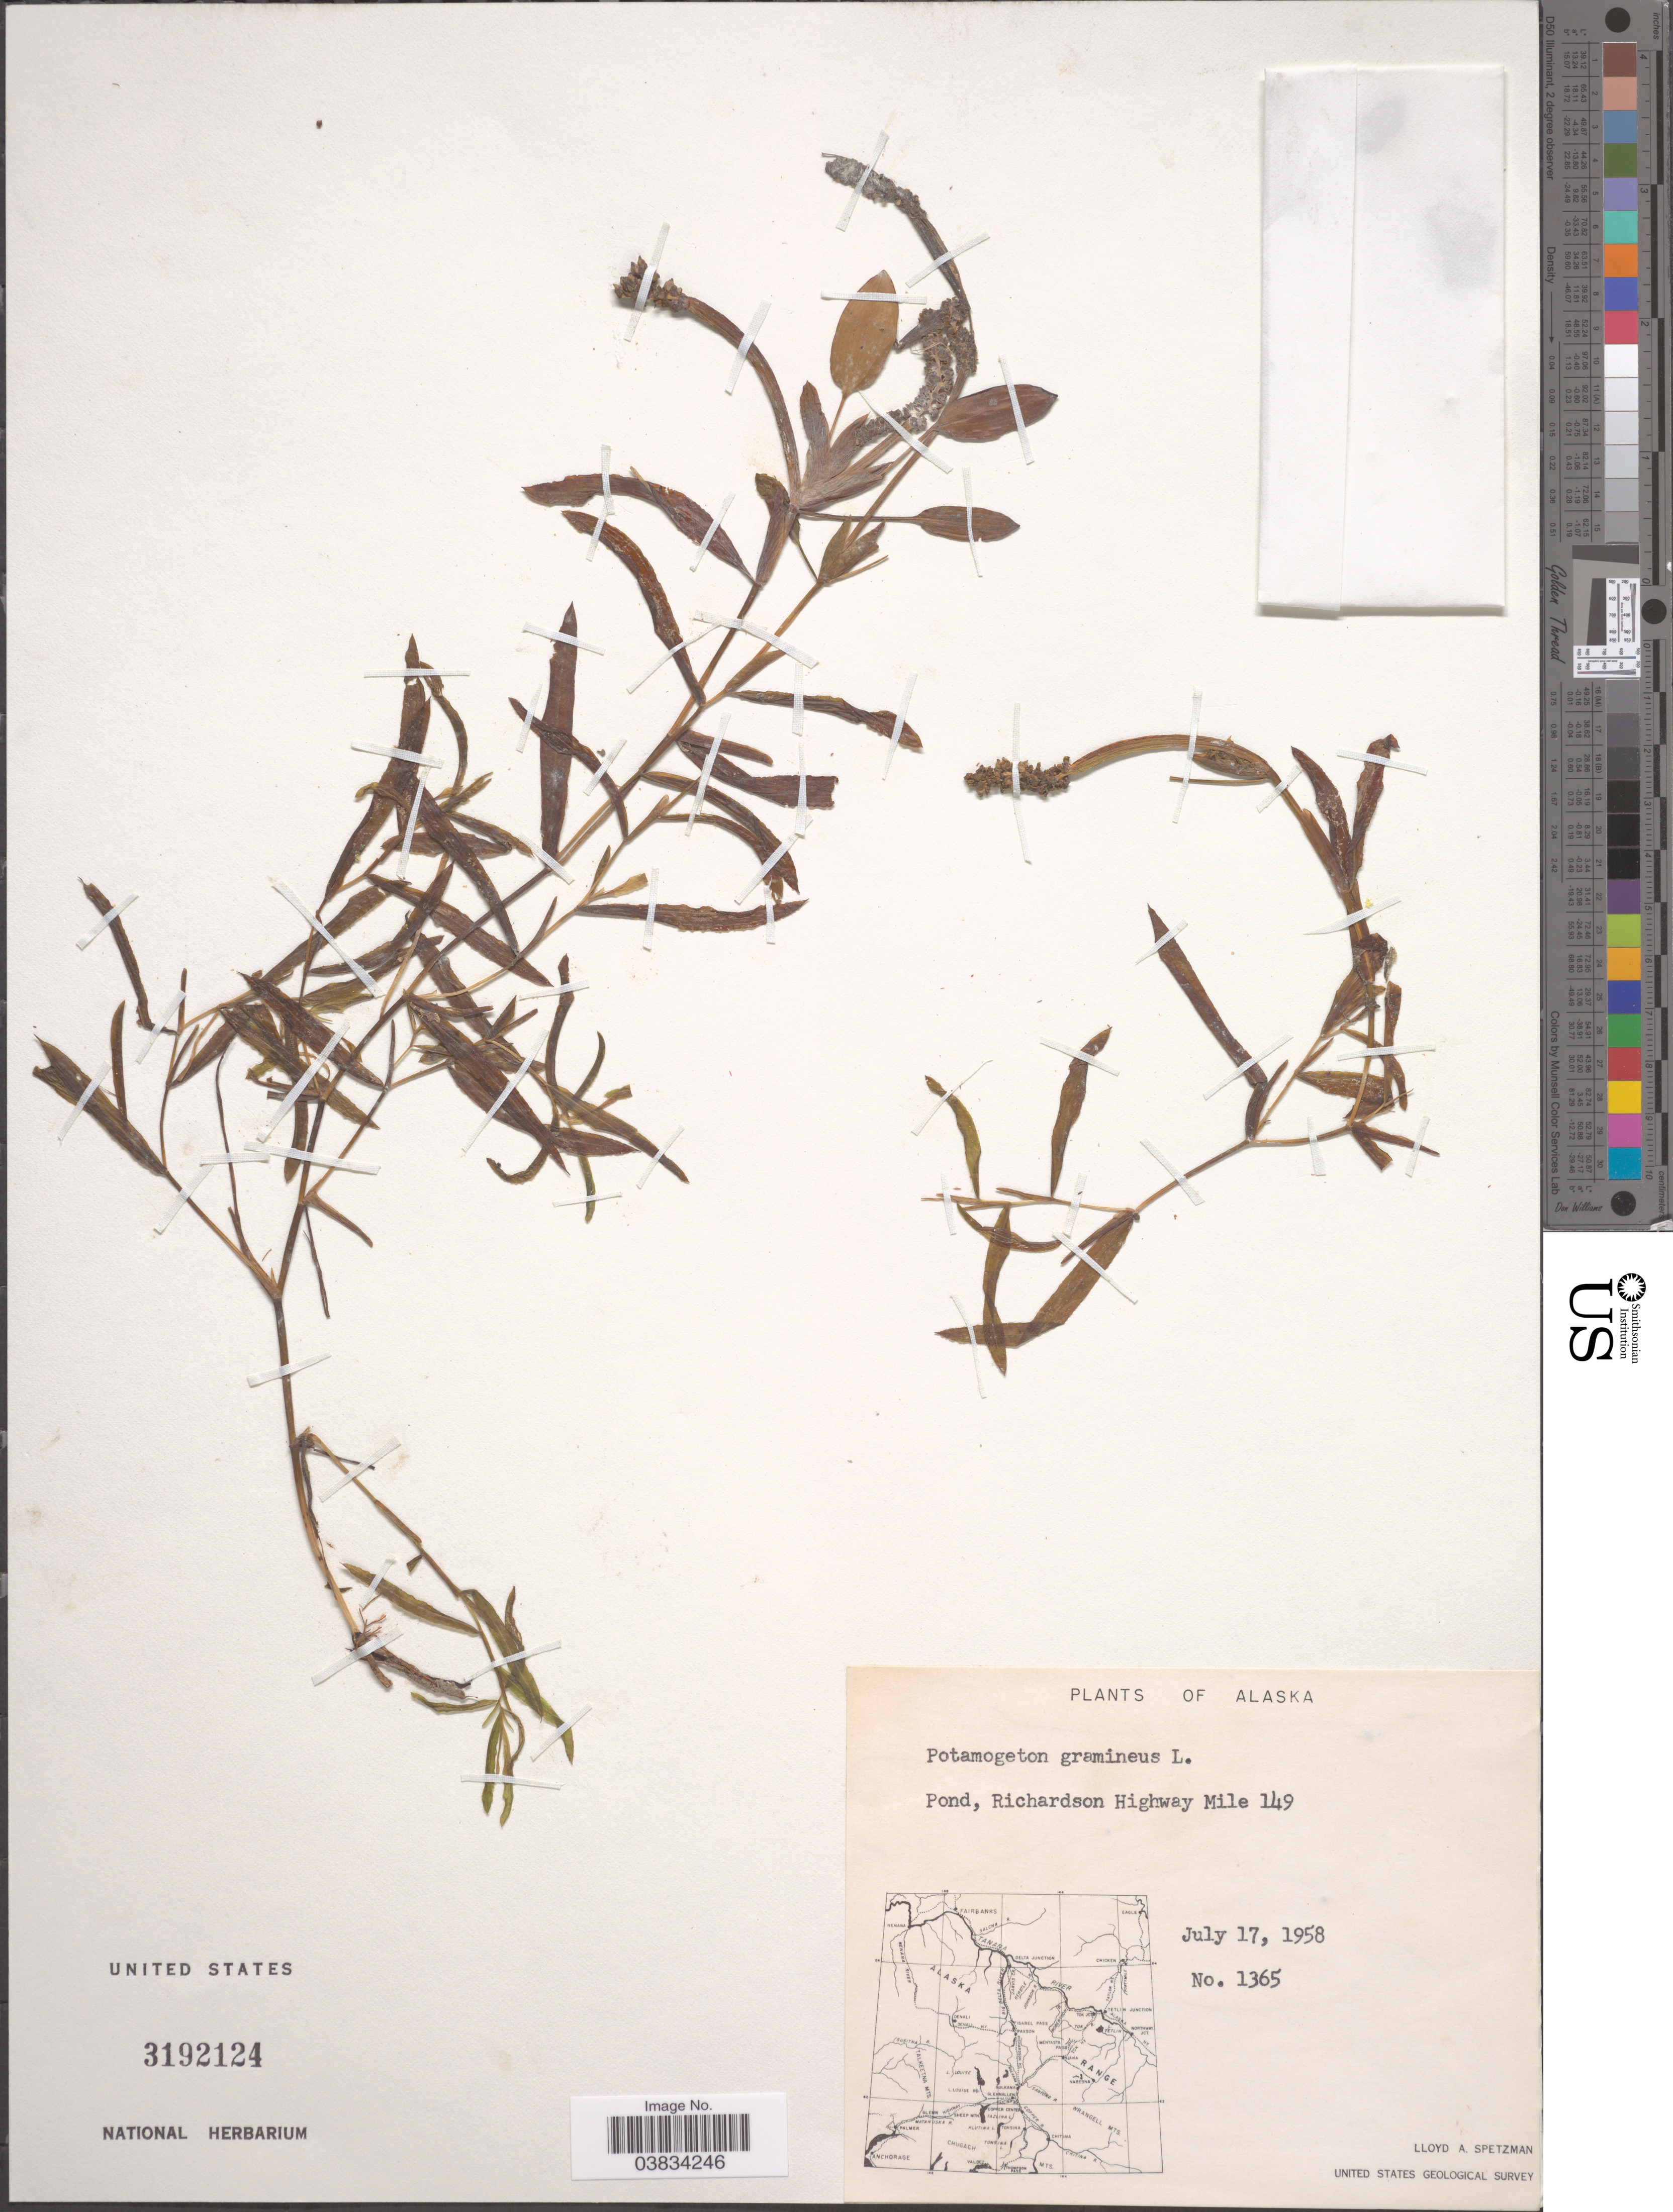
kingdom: Plantae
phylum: Tracheophyta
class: Liliopsida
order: Alismatales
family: Potamogetonaceae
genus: Potamogeton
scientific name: Potamogeton gramineus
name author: L.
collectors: L. Spetzman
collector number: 1365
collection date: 1958-07-17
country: United States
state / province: Alaska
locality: Pond, Richardson Highway Mile 149.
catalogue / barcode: US 3192124